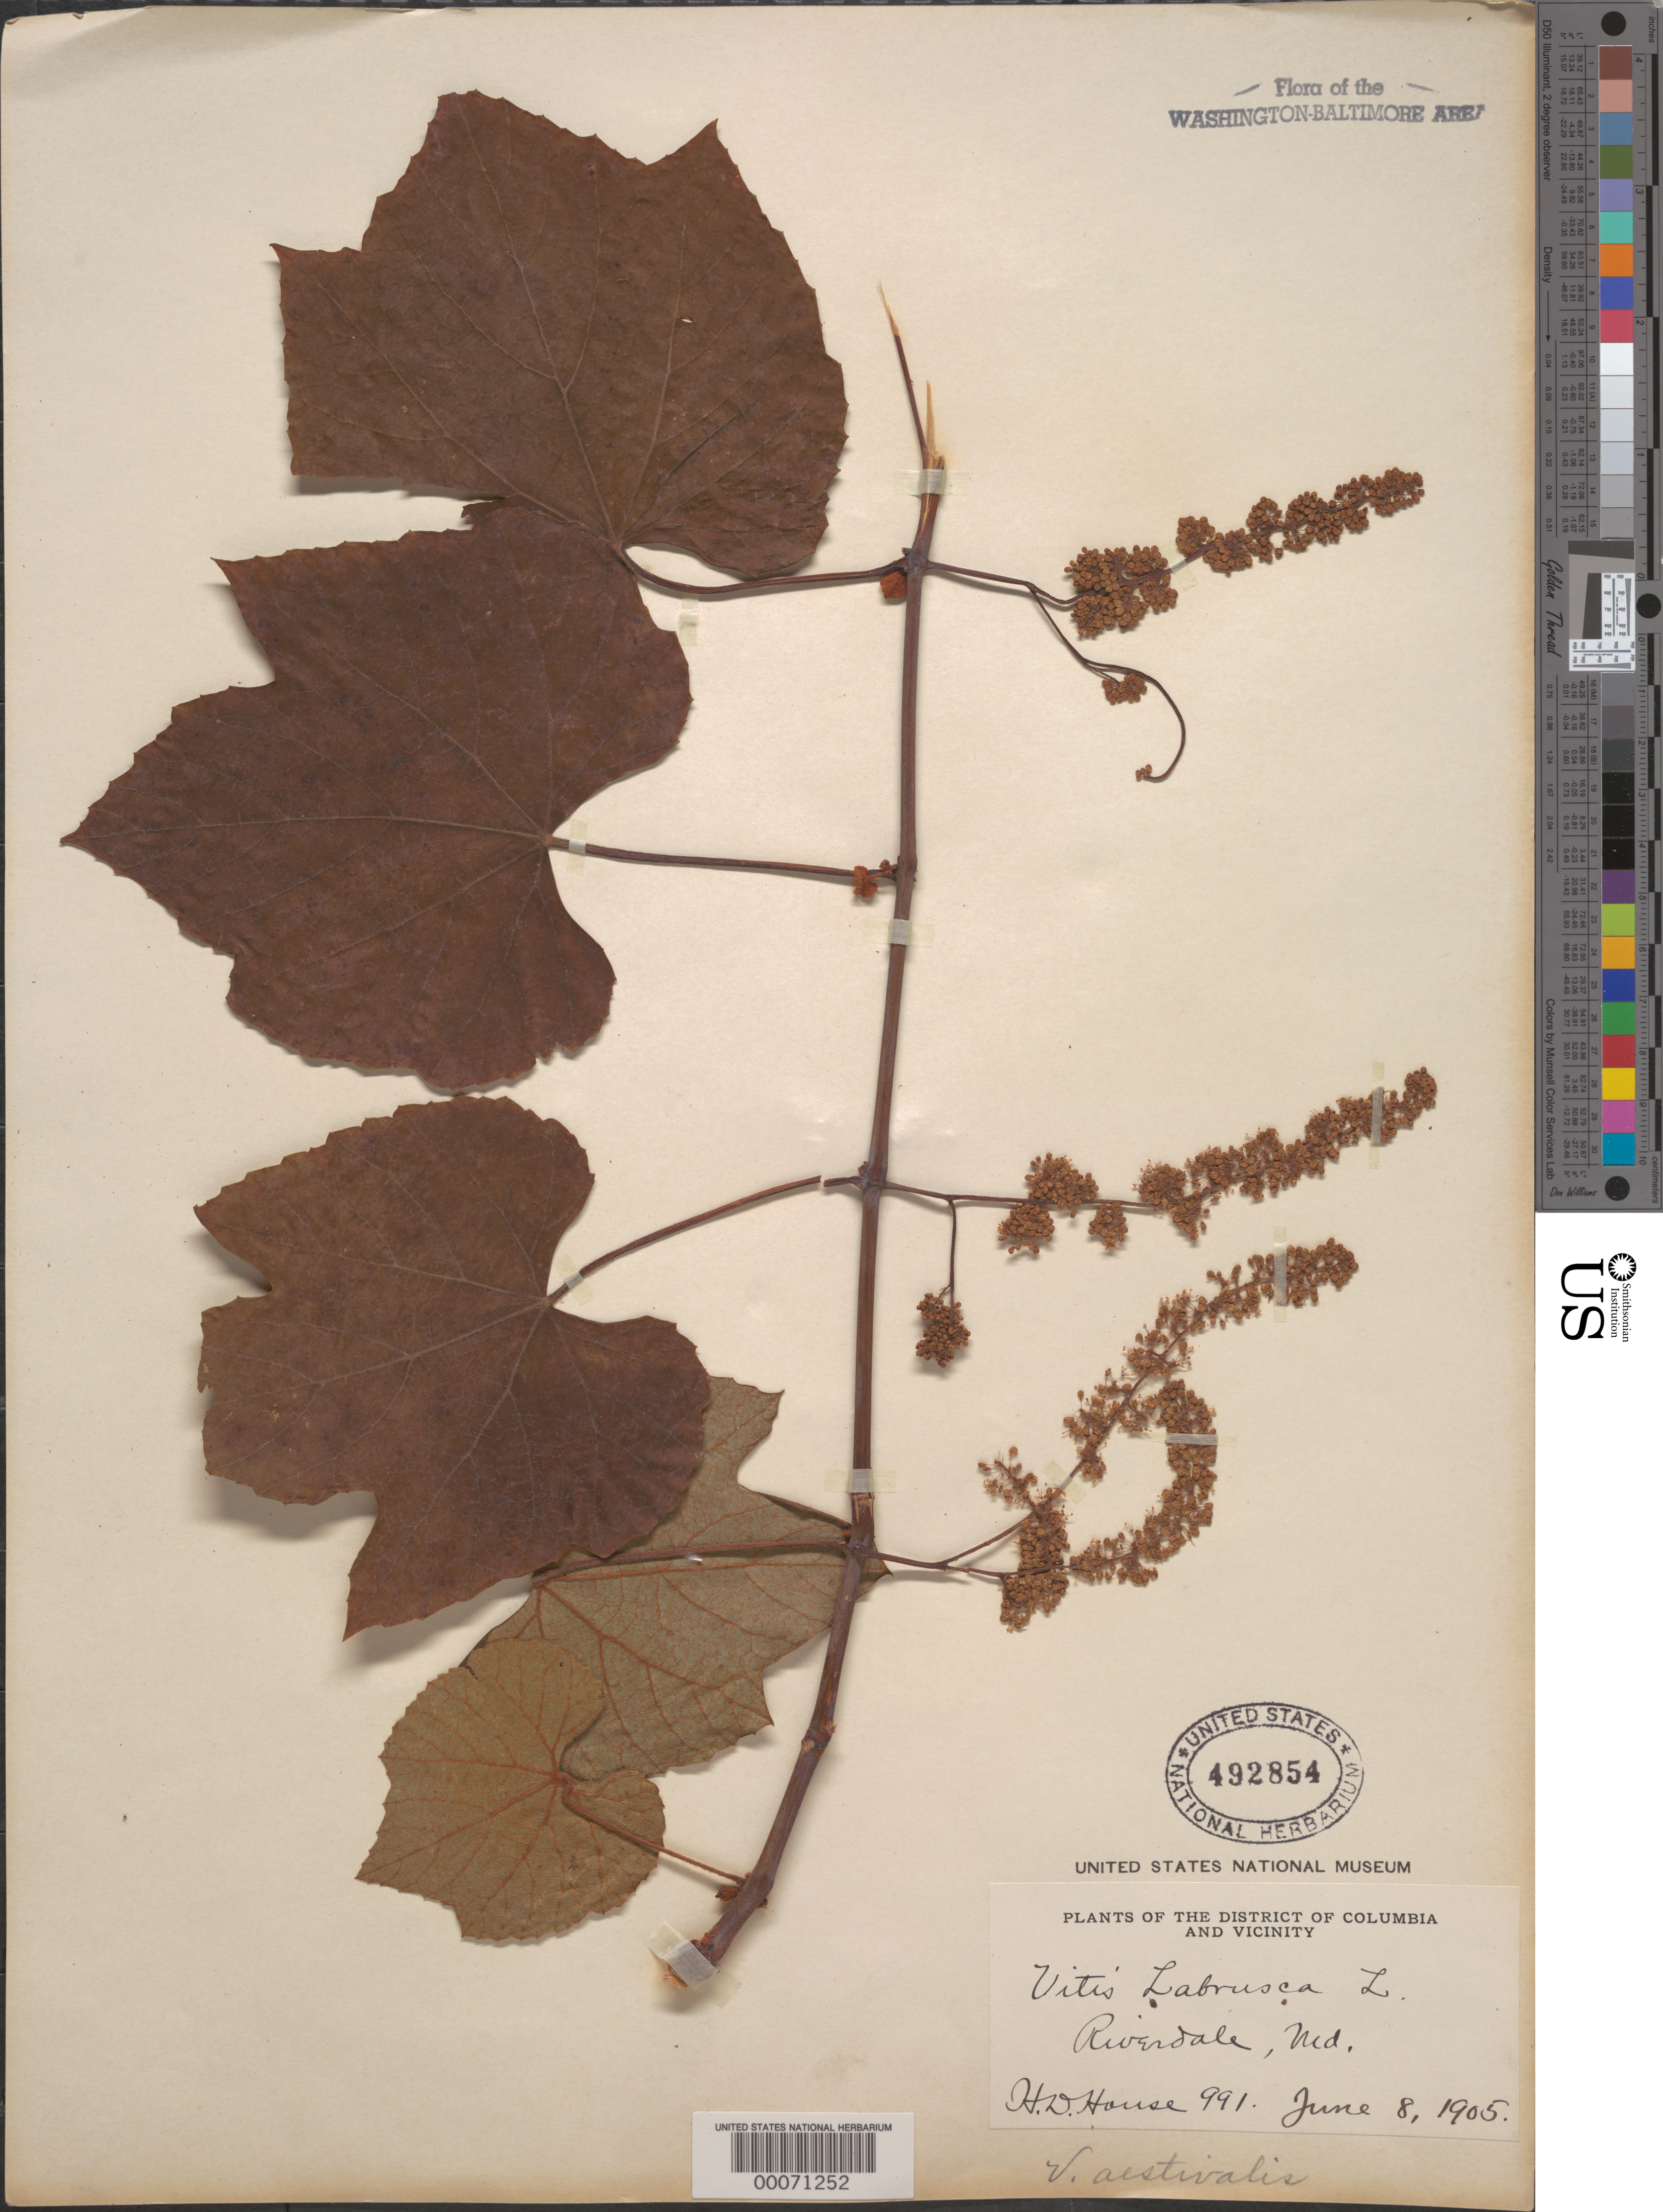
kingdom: Plantae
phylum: Tracheophyta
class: Magnoliopsida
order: Vitales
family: Vitaceae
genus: Vitis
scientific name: Vitis aestivalis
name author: Michx.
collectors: H. D. House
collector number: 991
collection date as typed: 08 Jun 1905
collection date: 1905-06-08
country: United States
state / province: Maryland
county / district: Prince George's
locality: Riverdale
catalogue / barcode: US 492854